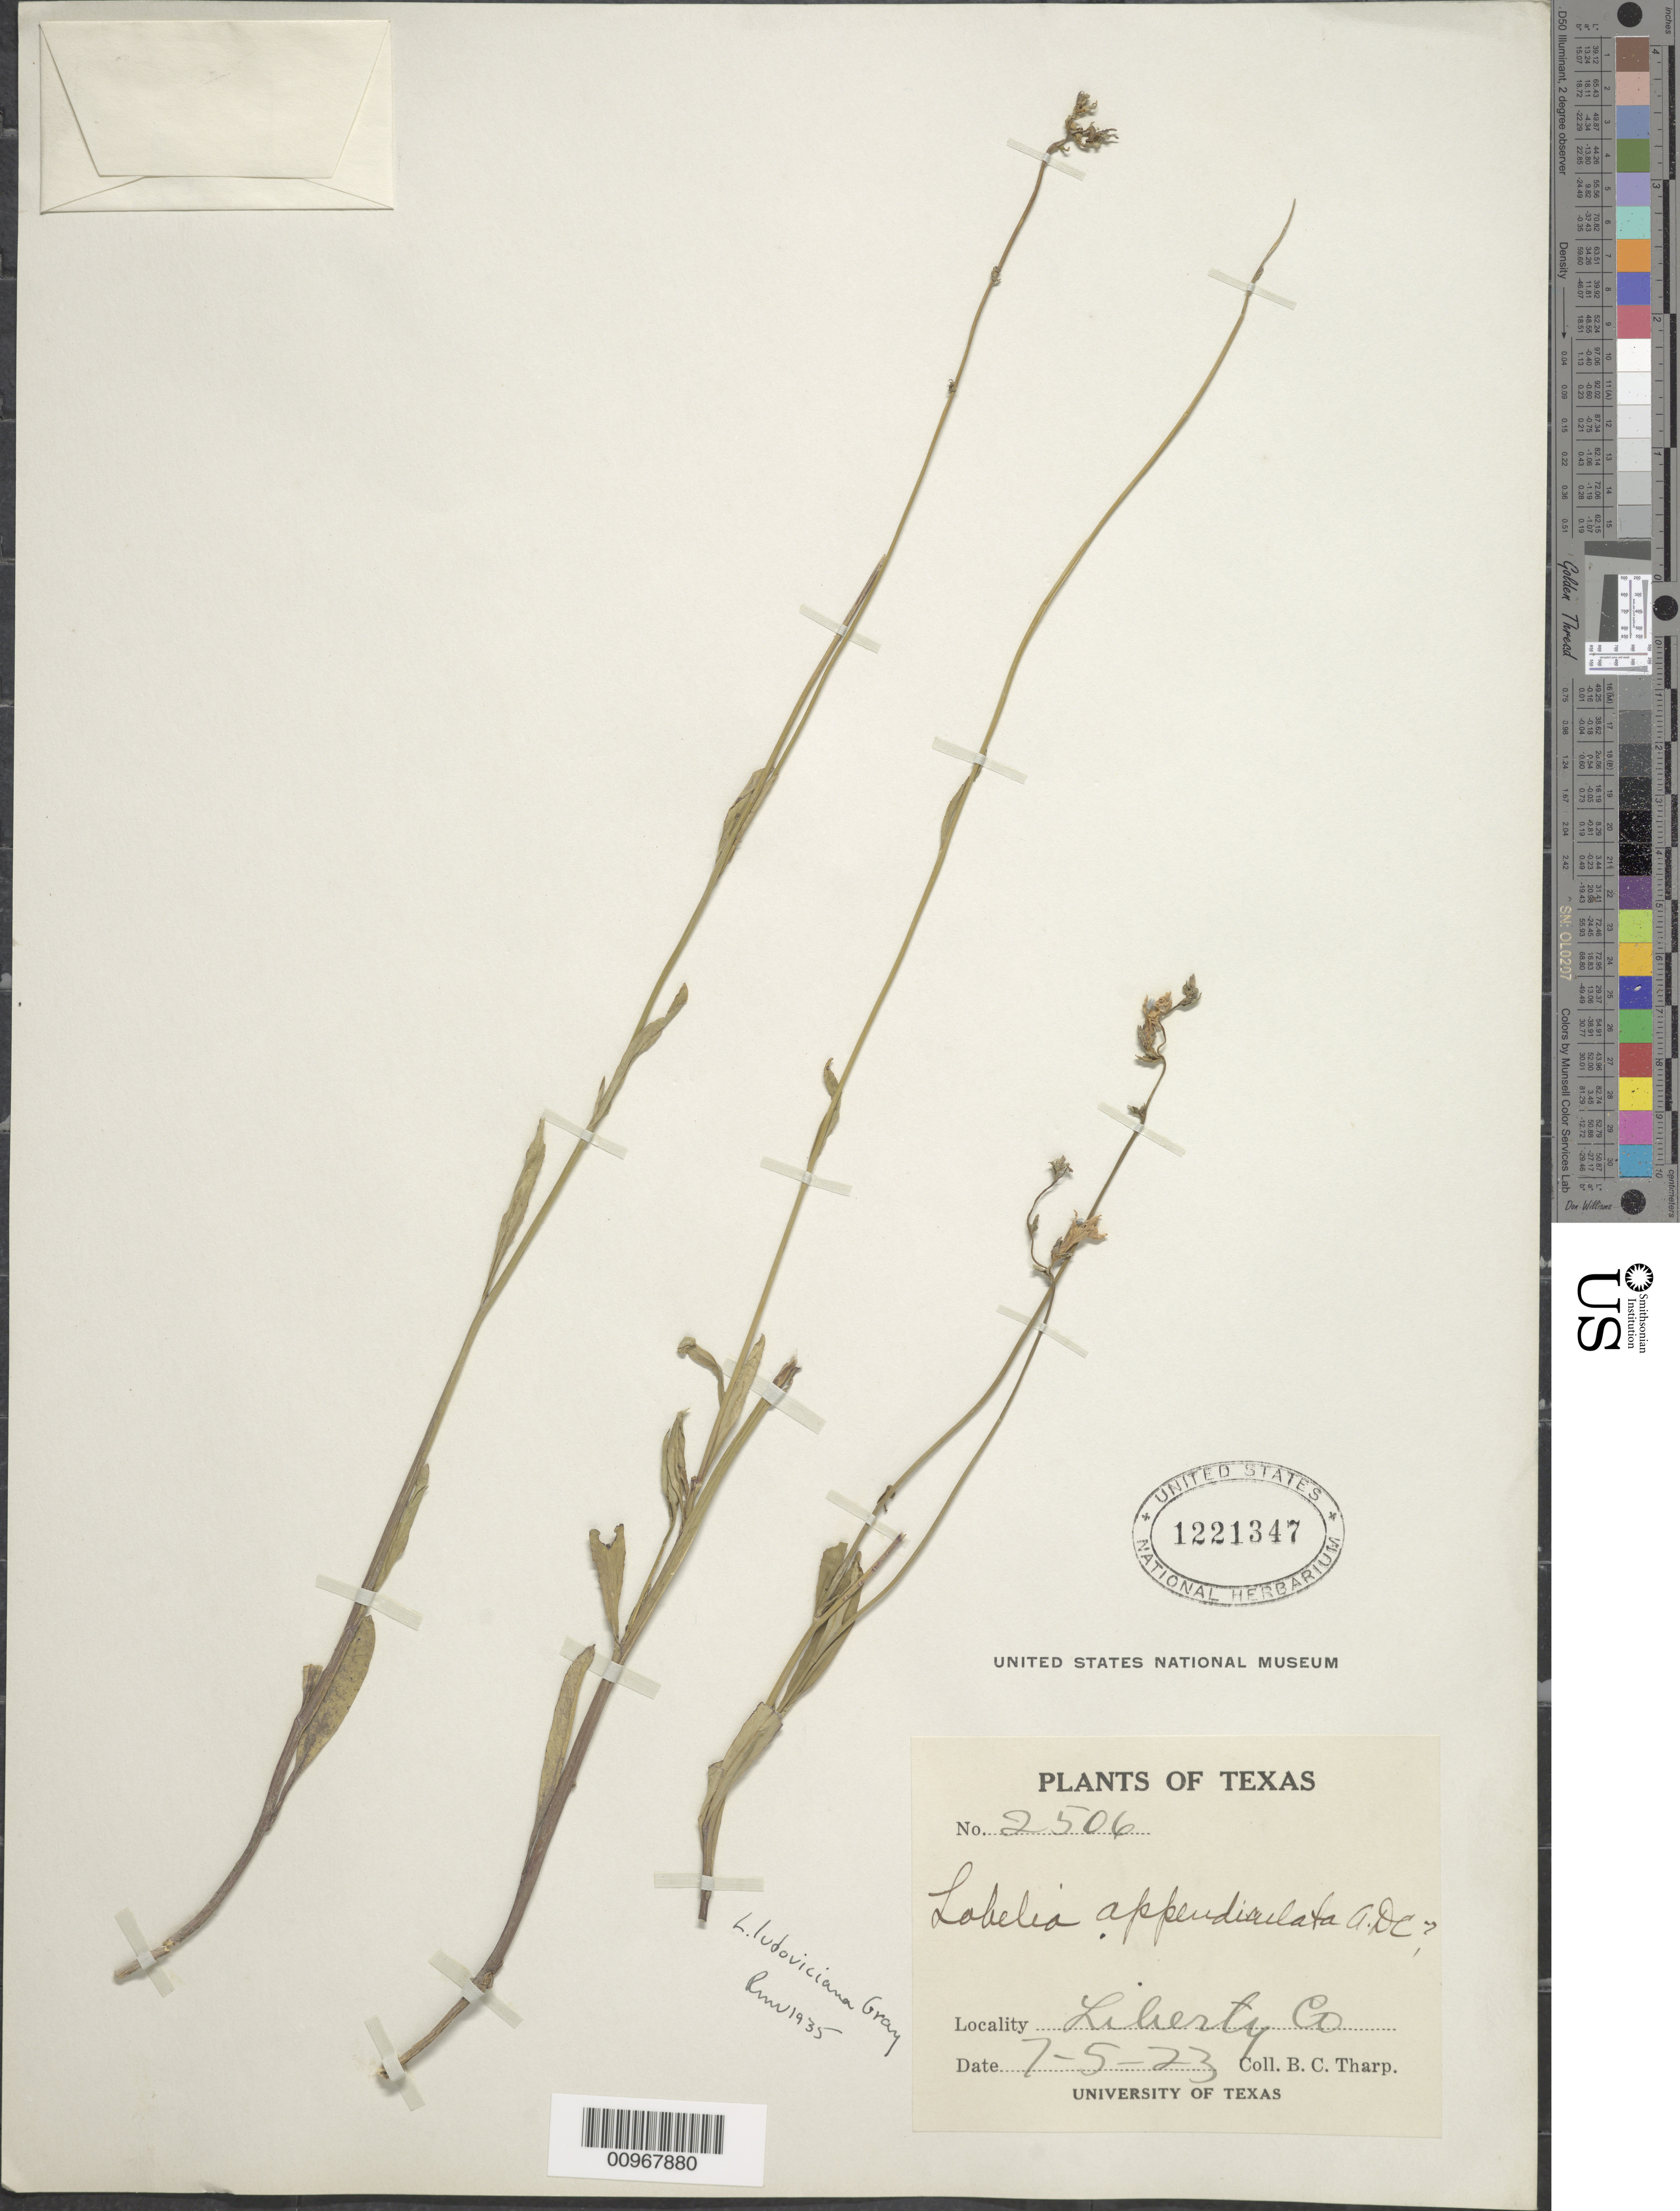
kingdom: Plantae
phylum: Tracheophyta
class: Magnoliopsida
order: Asterales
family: Campanulaceae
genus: Lobelia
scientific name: Lobelia ludoviciana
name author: Alph. Wood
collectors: B. C. Tharp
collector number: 2506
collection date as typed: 05 Jul 1923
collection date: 1923-07-05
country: United States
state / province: Texas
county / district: Liberty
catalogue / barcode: US 1221347